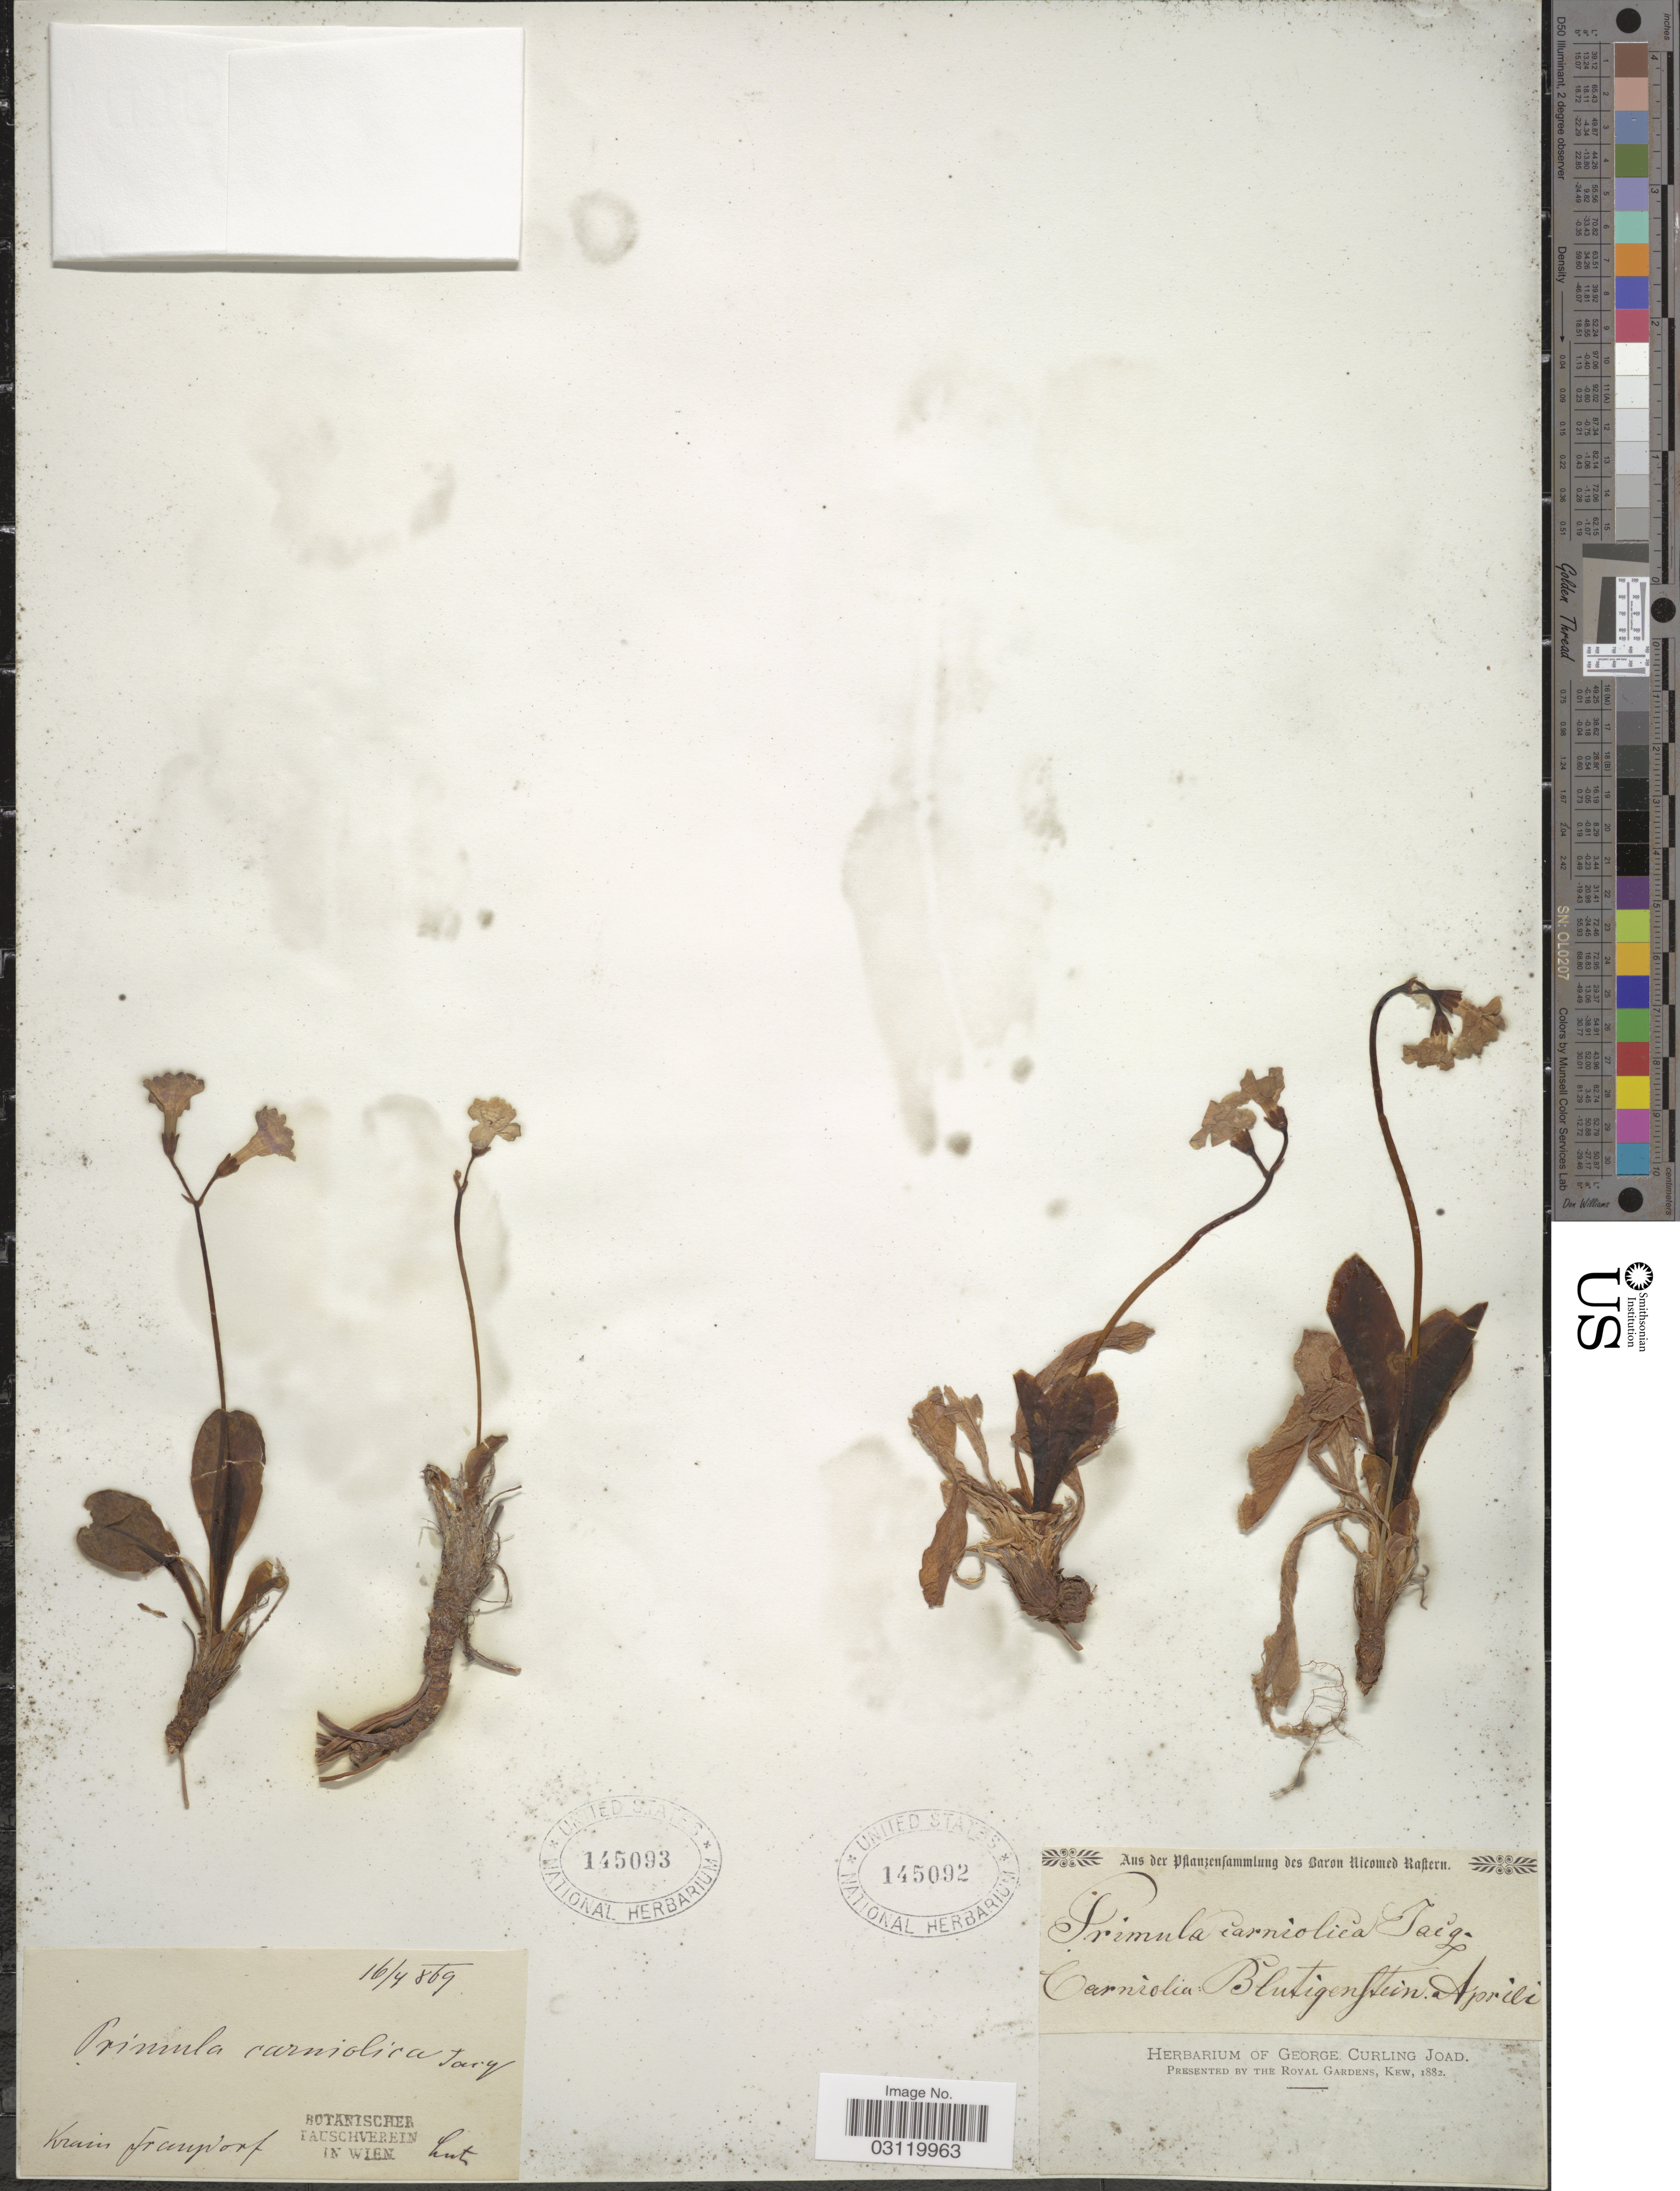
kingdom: Plantae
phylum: Tracheophyta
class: Magnoliopsida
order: Ericales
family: Primulaceae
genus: Primula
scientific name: Primula carniolica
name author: Jacq.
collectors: N. Rastern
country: Slovenia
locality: Carniolia: Blutigenstein.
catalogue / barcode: US 145092